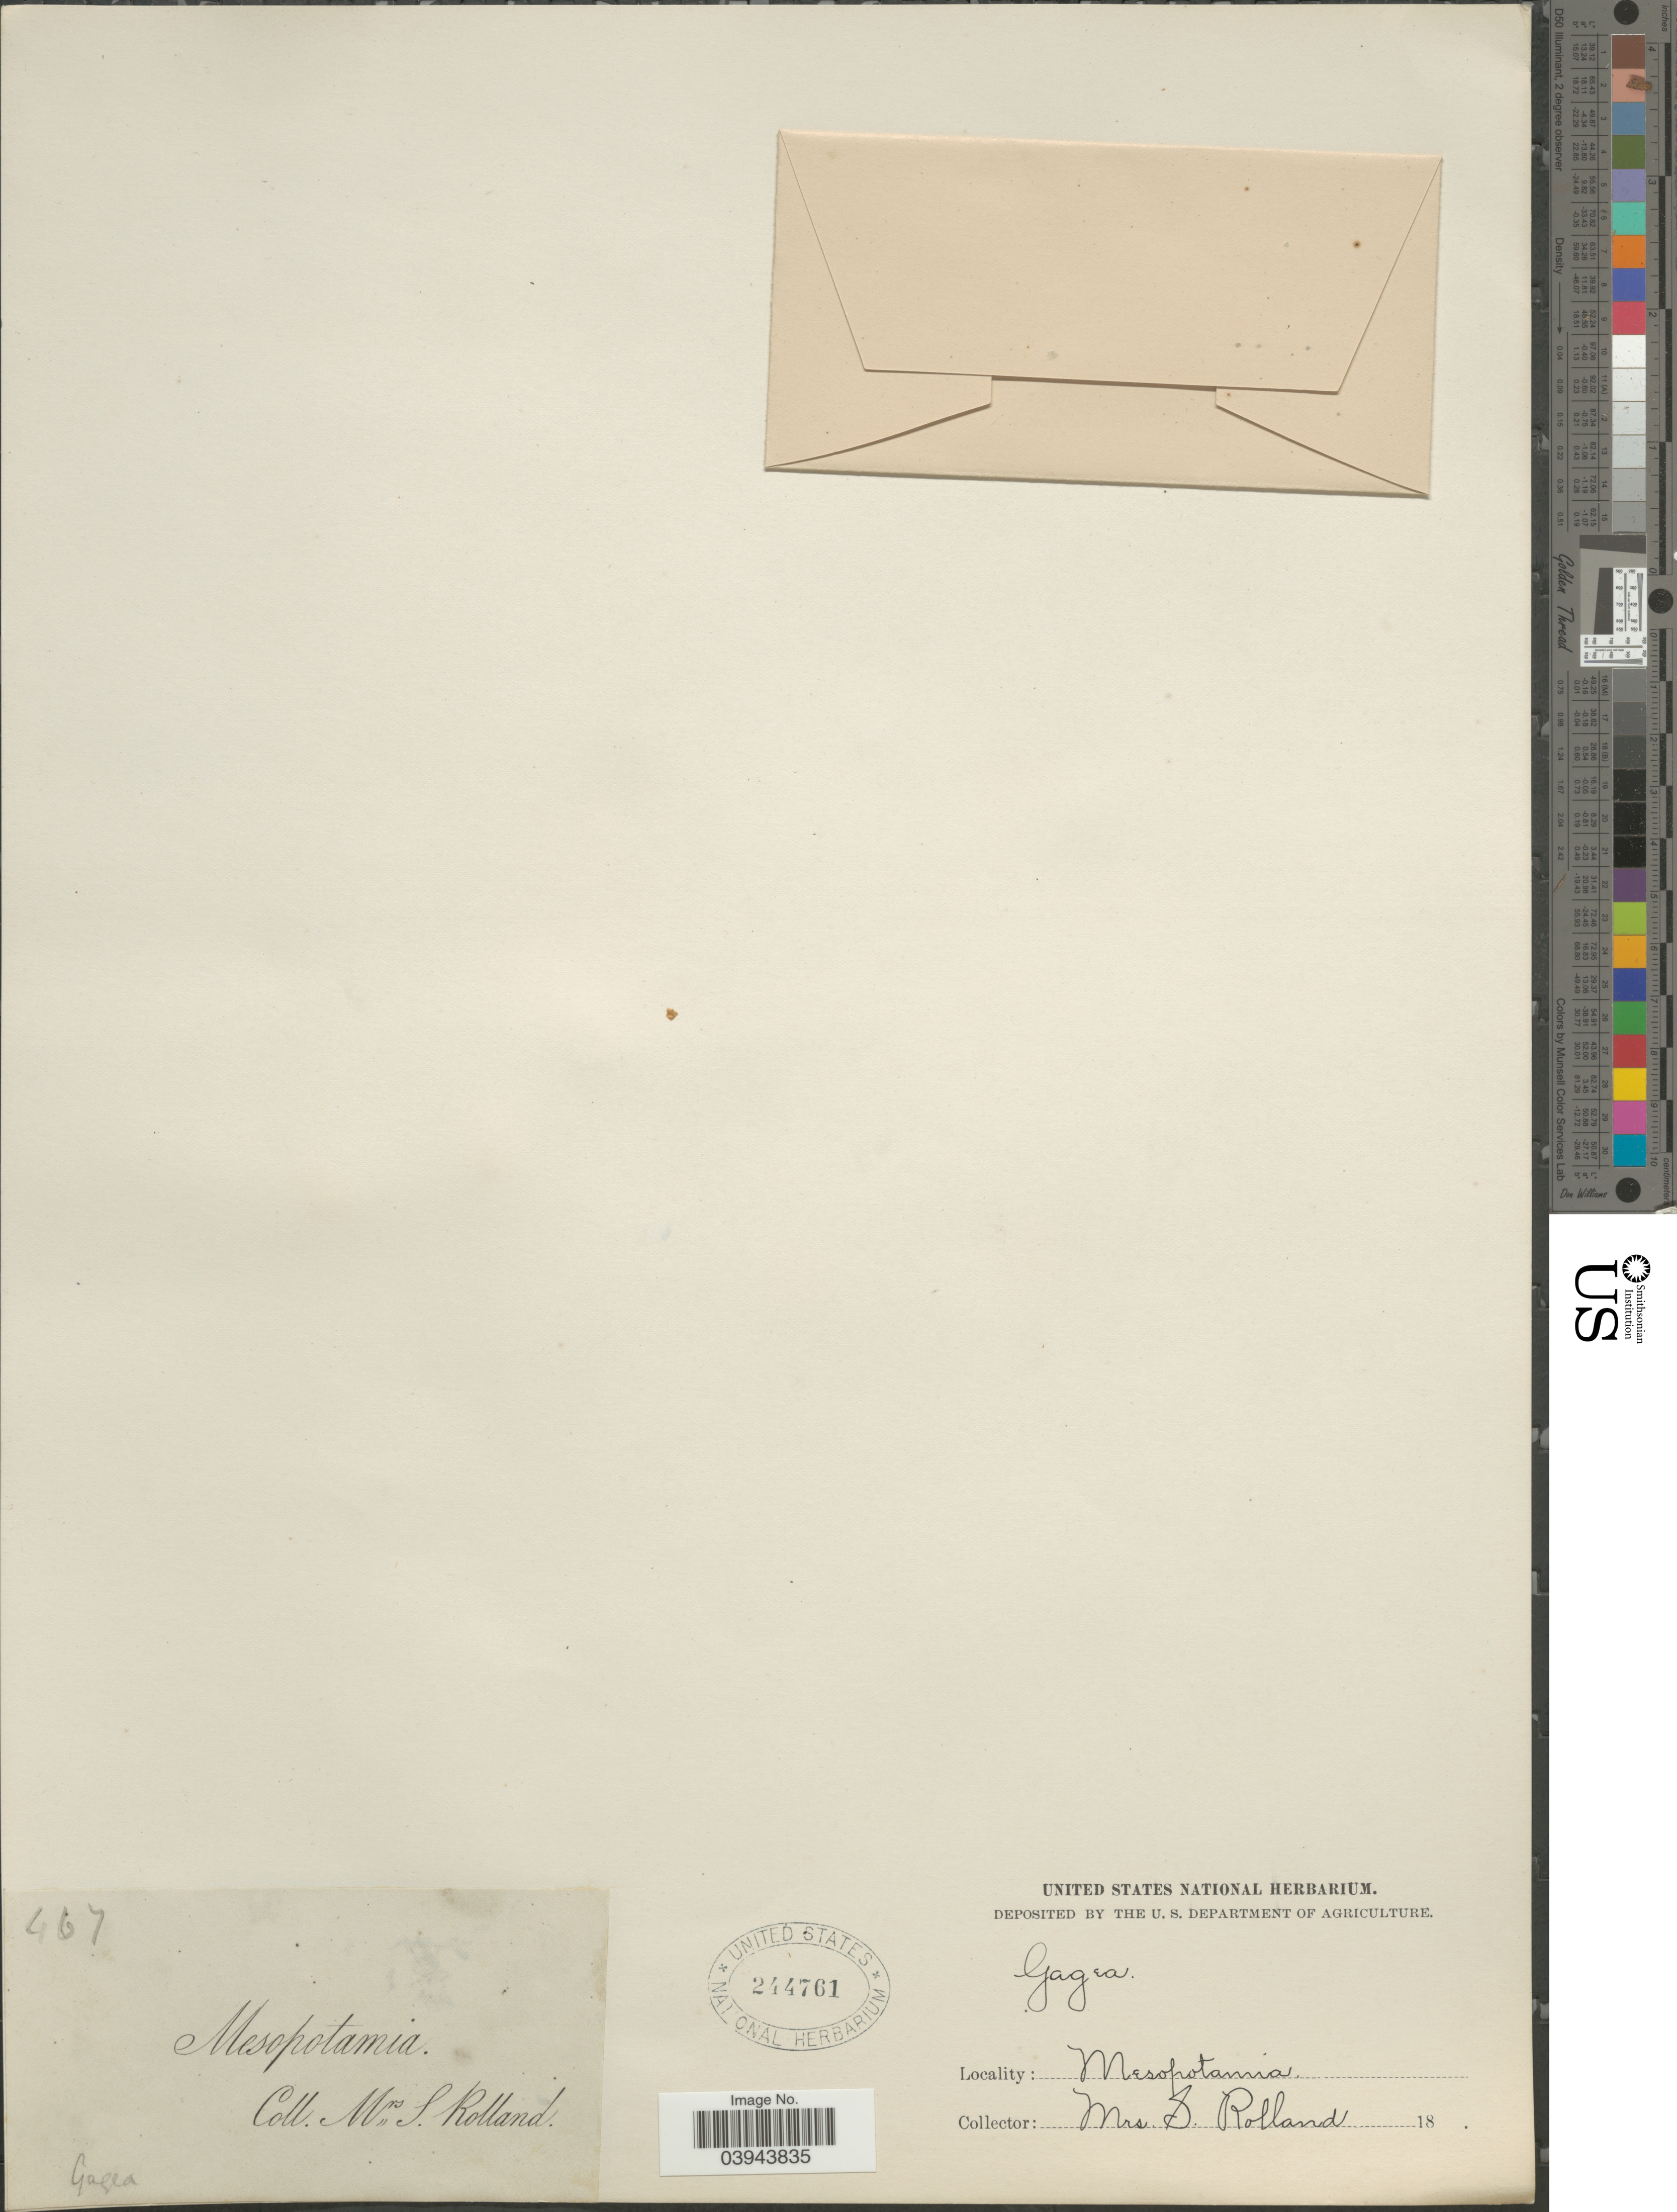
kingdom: Plantae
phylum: Tracheophyta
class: Liliopsida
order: Liliales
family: Liliaceae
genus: Gagea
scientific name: Gagea sp.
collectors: S. Rolland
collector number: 467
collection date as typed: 18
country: Turkey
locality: Mesopotamia.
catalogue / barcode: US 244761